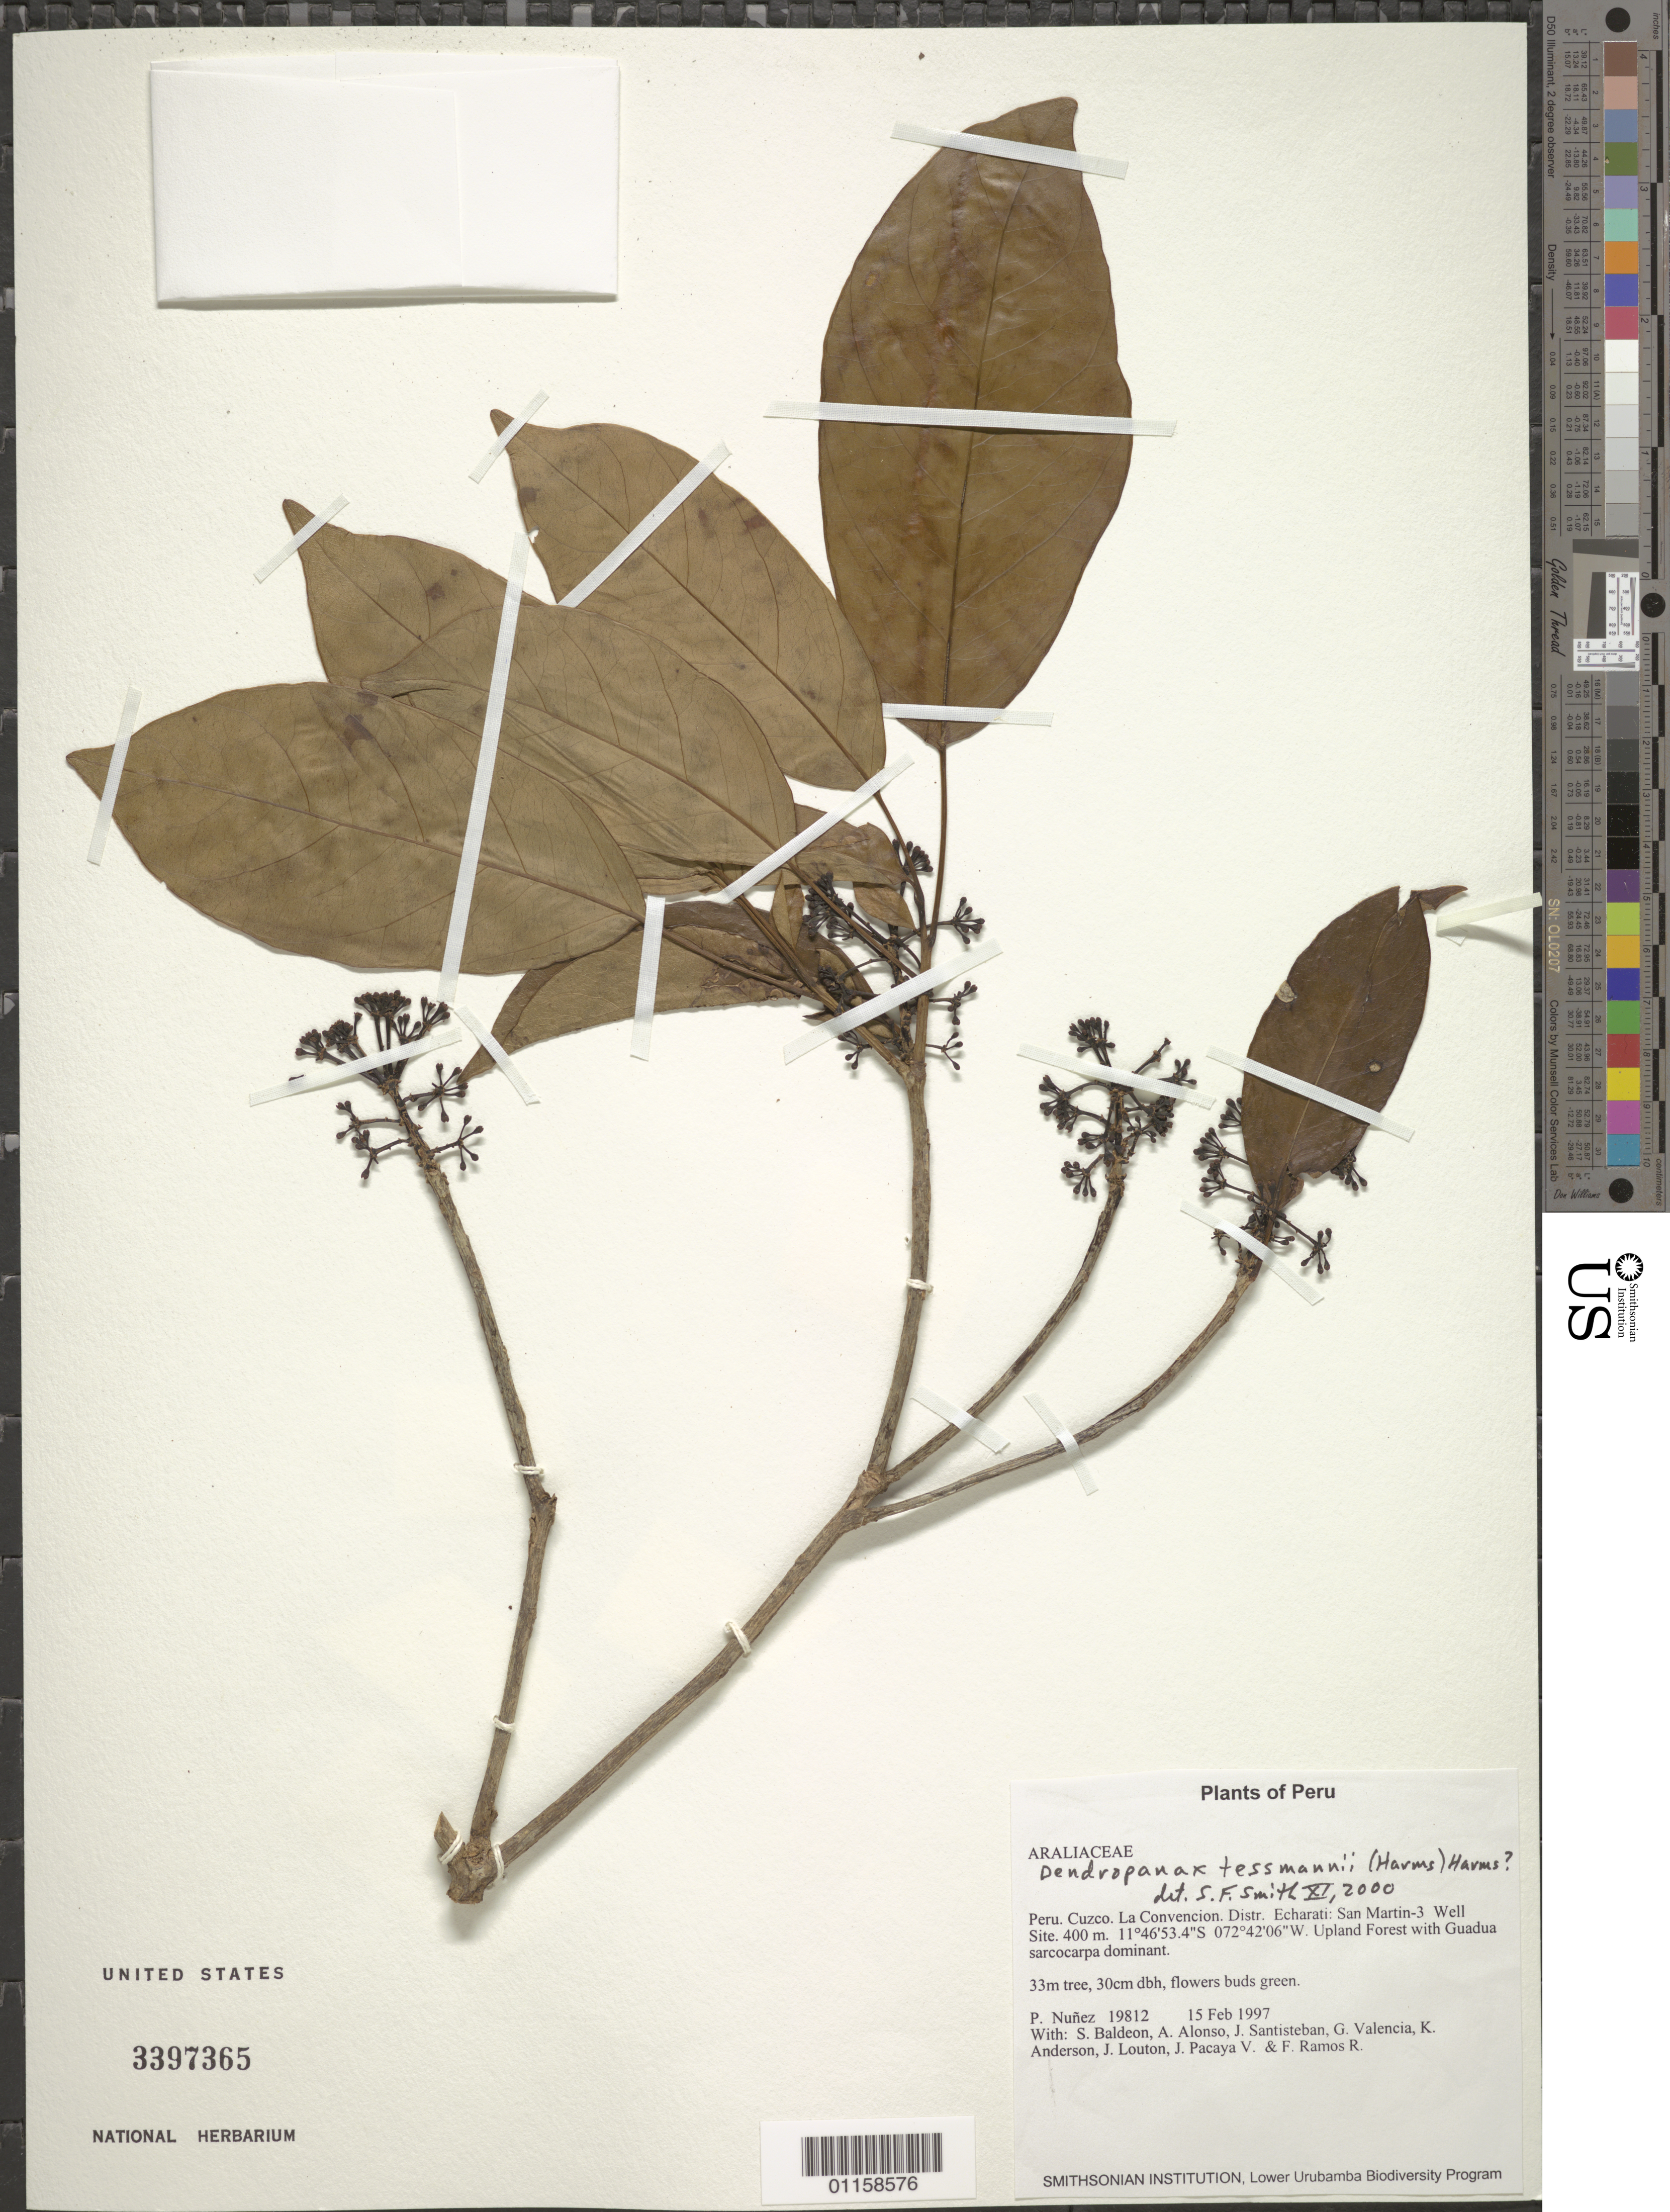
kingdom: Plantae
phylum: Tracheophyta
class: Magnoliopsida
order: Apiales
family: Araliaceae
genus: Dendropanax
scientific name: Dendropanax tessmannii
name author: (Harms) Harms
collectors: S. Baldeon, A. Alonso, J. Santisteban C., G. Valencia, K. Anderson, J. Louton, J. Pacaya V. & F. Ramos R.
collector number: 19812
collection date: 1997-02-15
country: Peru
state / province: Cusco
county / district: La Convención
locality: La Convencion.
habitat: Tree, in upland forest.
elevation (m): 400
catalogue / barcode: US 3397365